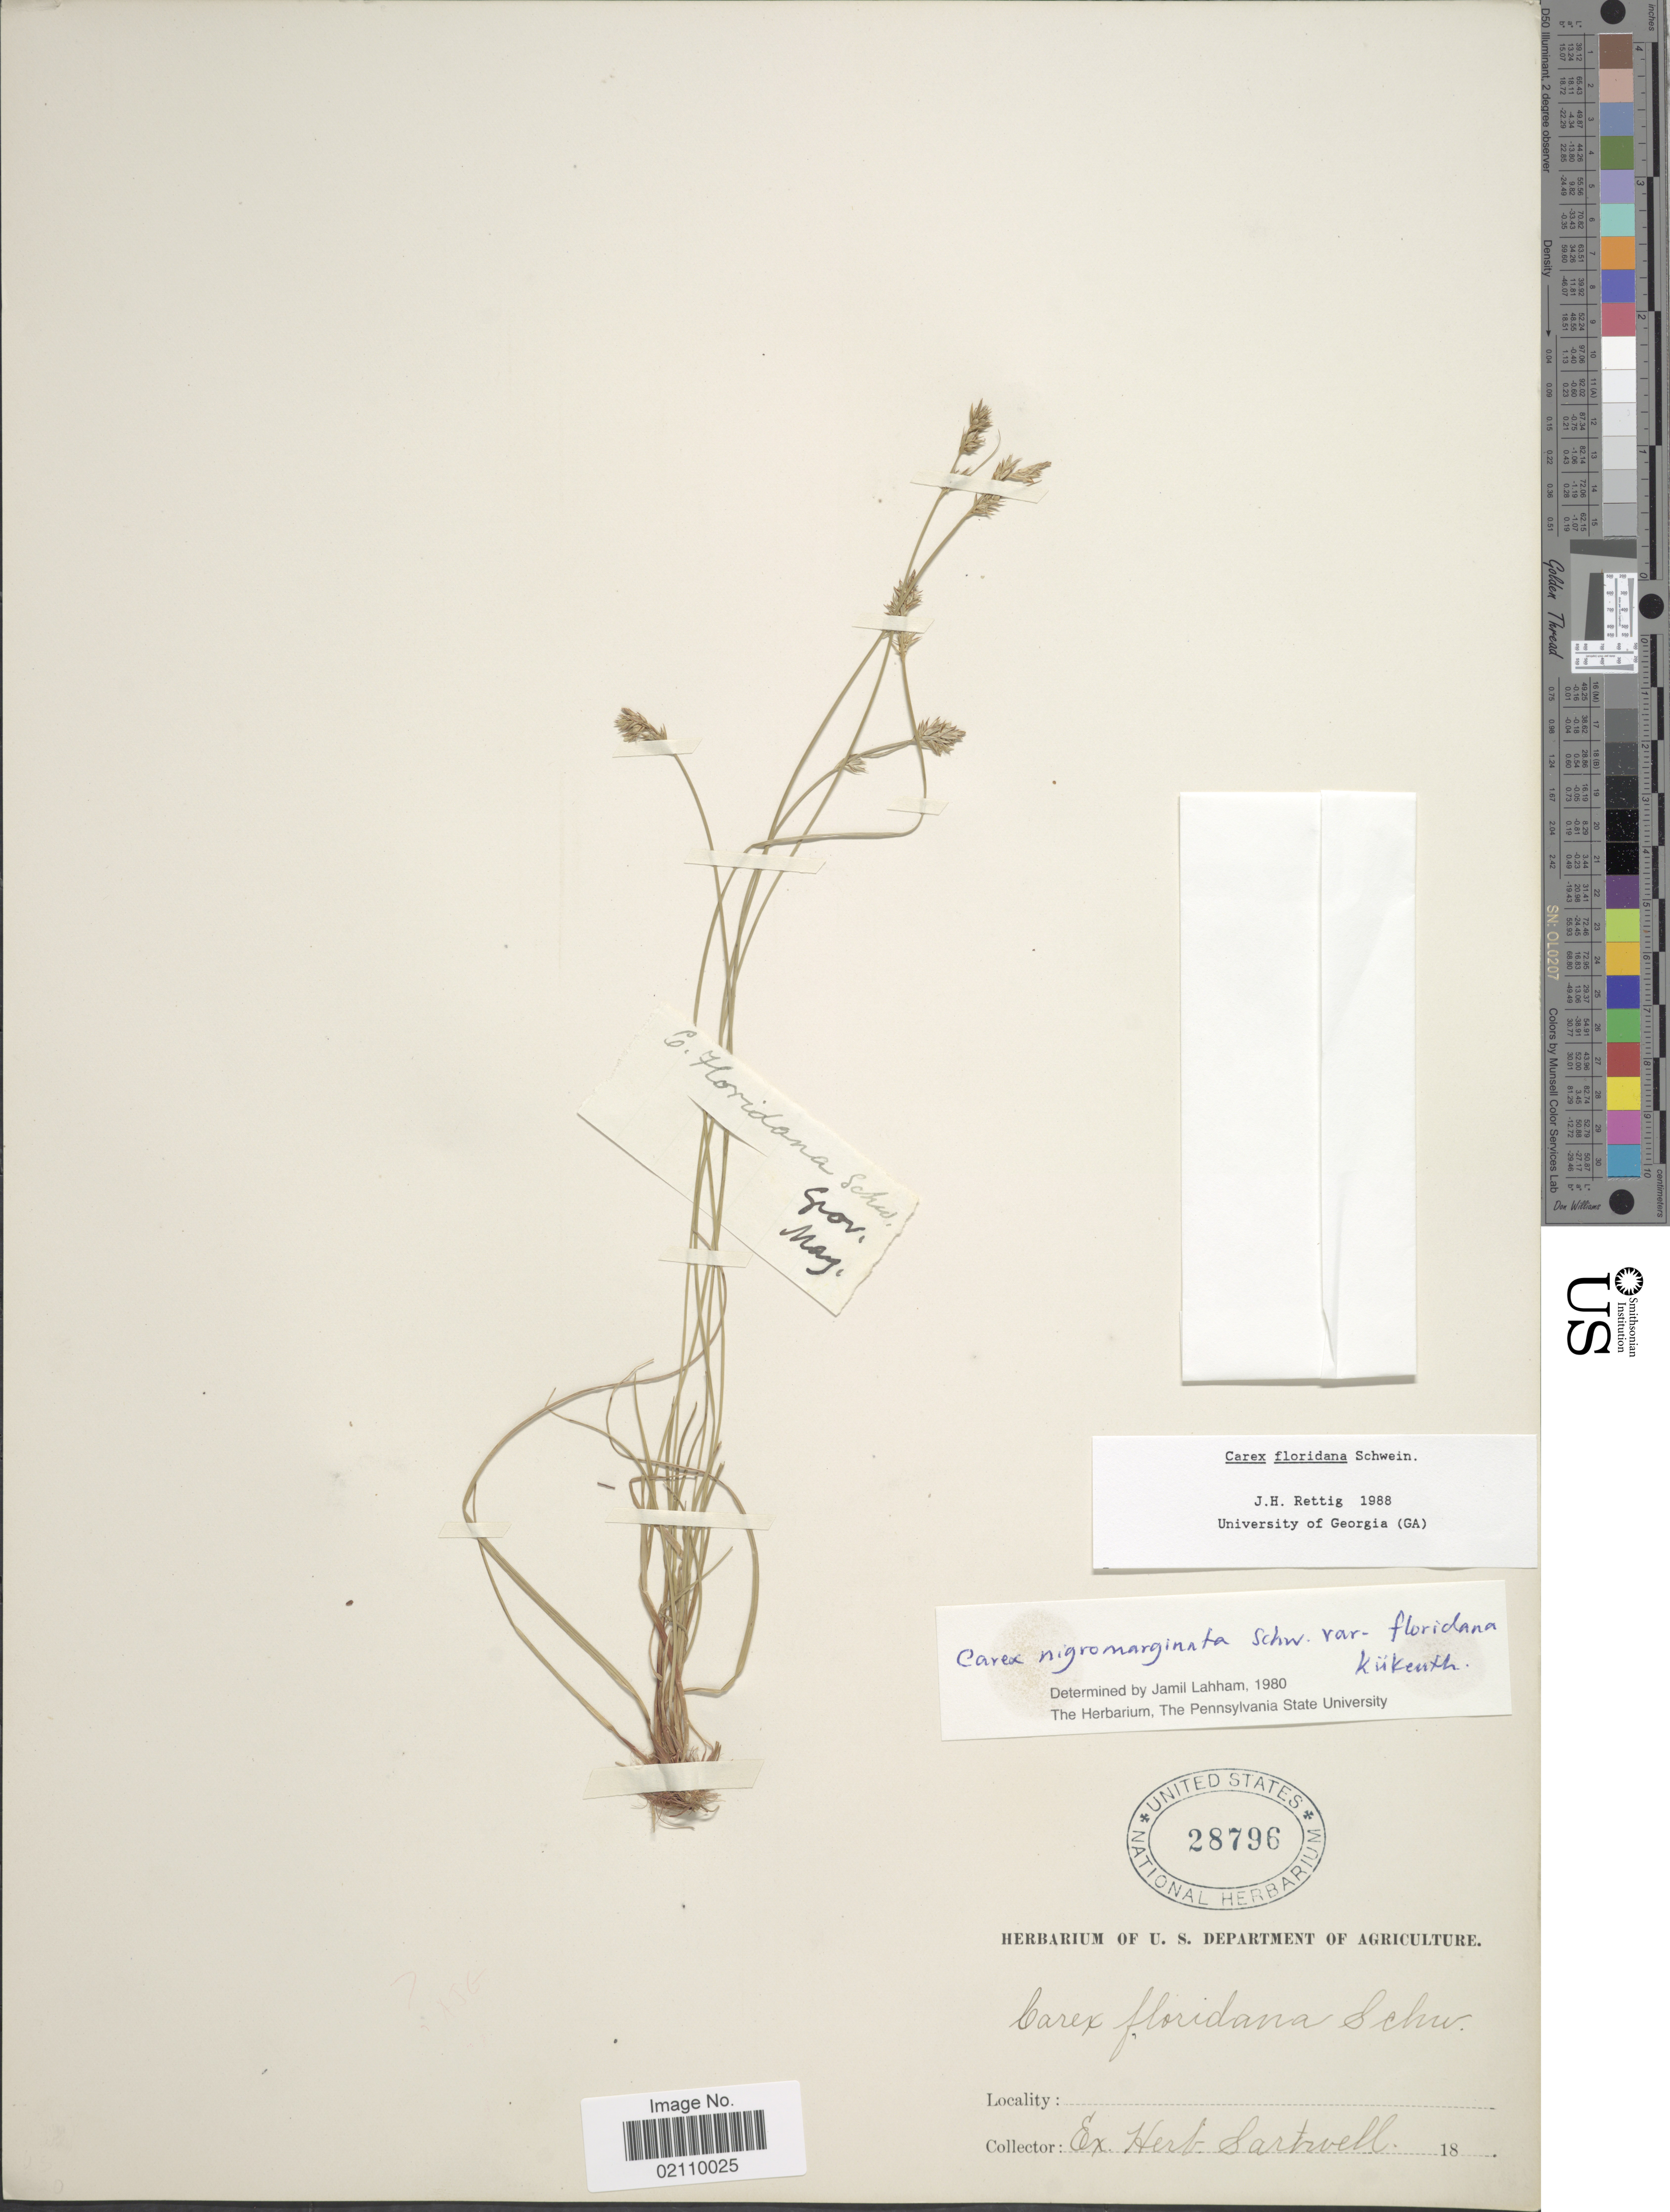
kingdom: Plantae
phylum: Tracheophyta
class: Liliopsida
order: Poales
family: Cyperaceae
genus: Carex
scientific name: Carex floridana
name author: Schwein.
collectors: ex herb. Sartwell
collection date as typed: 18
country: United States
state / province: Florida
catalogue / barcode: US 28796